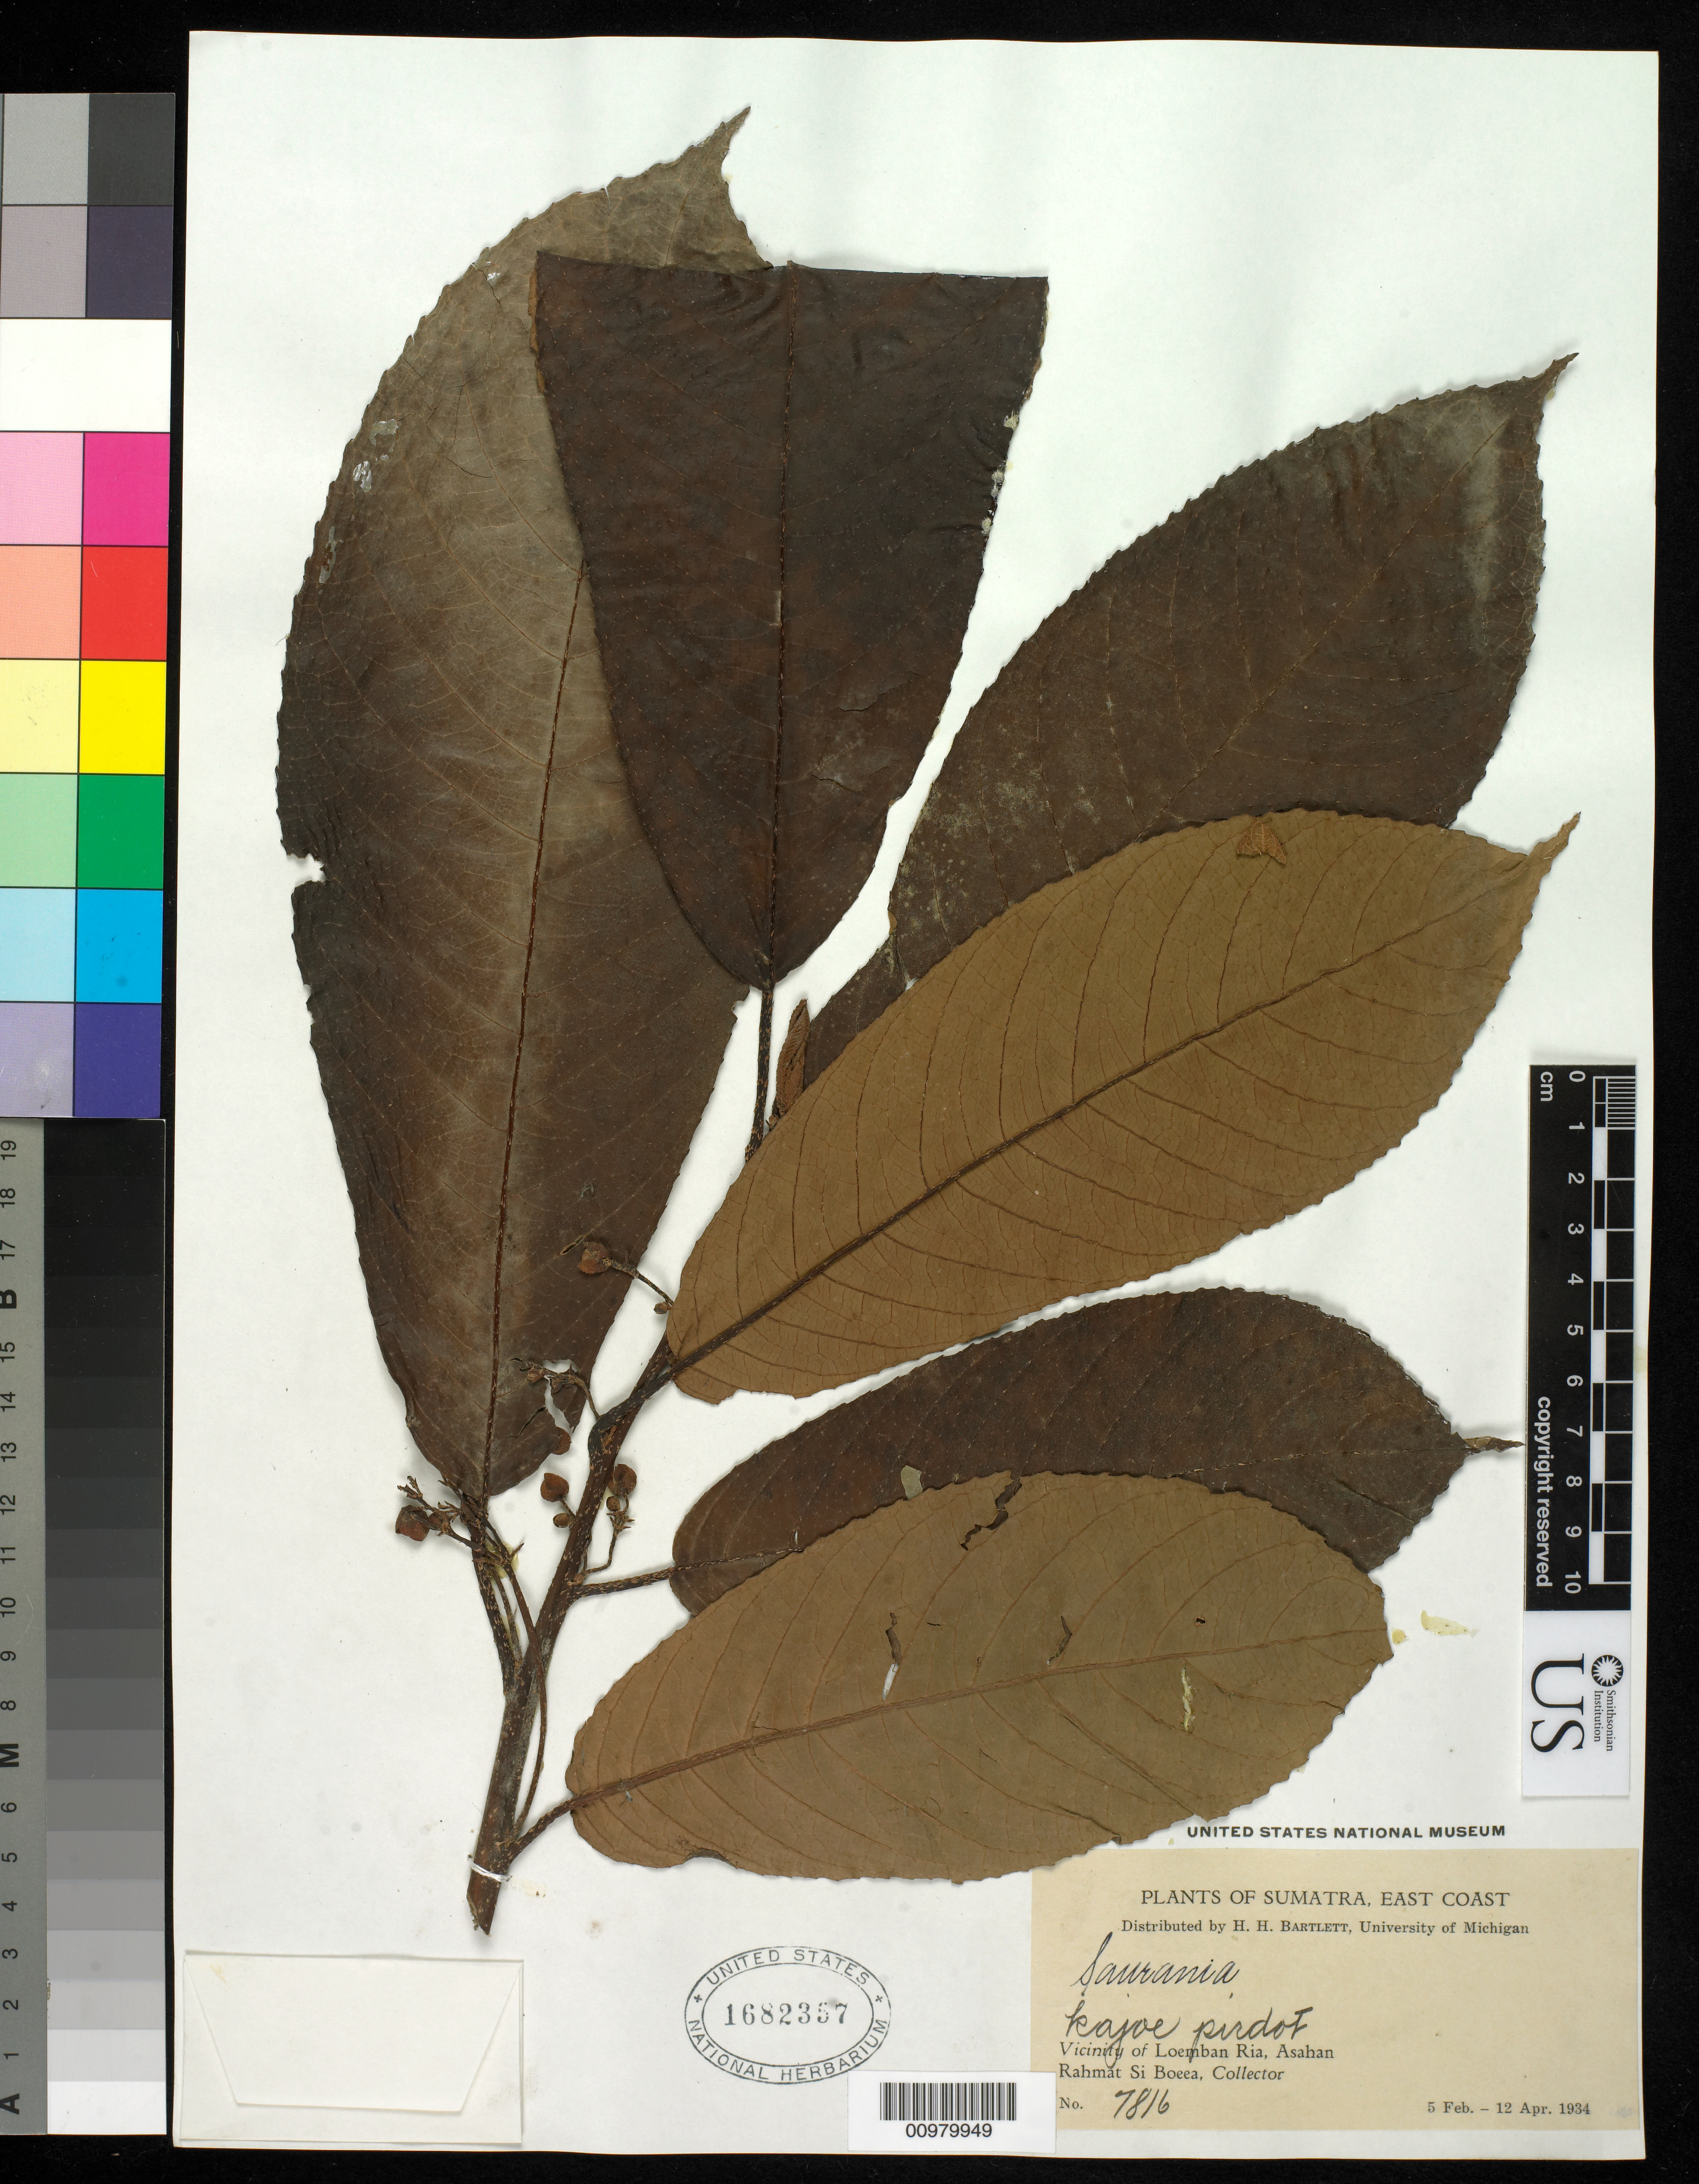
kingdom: Plantae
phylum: Tracheophyta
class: Magnoliopsida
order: Ericales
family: Actinidiaceae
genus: Saurauia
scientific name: Saurauia sp.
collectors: Rahmat Si Boeea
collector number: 7816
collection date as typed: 05 Feb 1934 to 12 Apr 1934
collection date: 1934-02-05/1934-04-12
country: Indonesia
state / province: Sumatra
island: Sumatra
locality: Vicinity of Loemban Ria, Asahan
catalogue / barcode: US 1682357